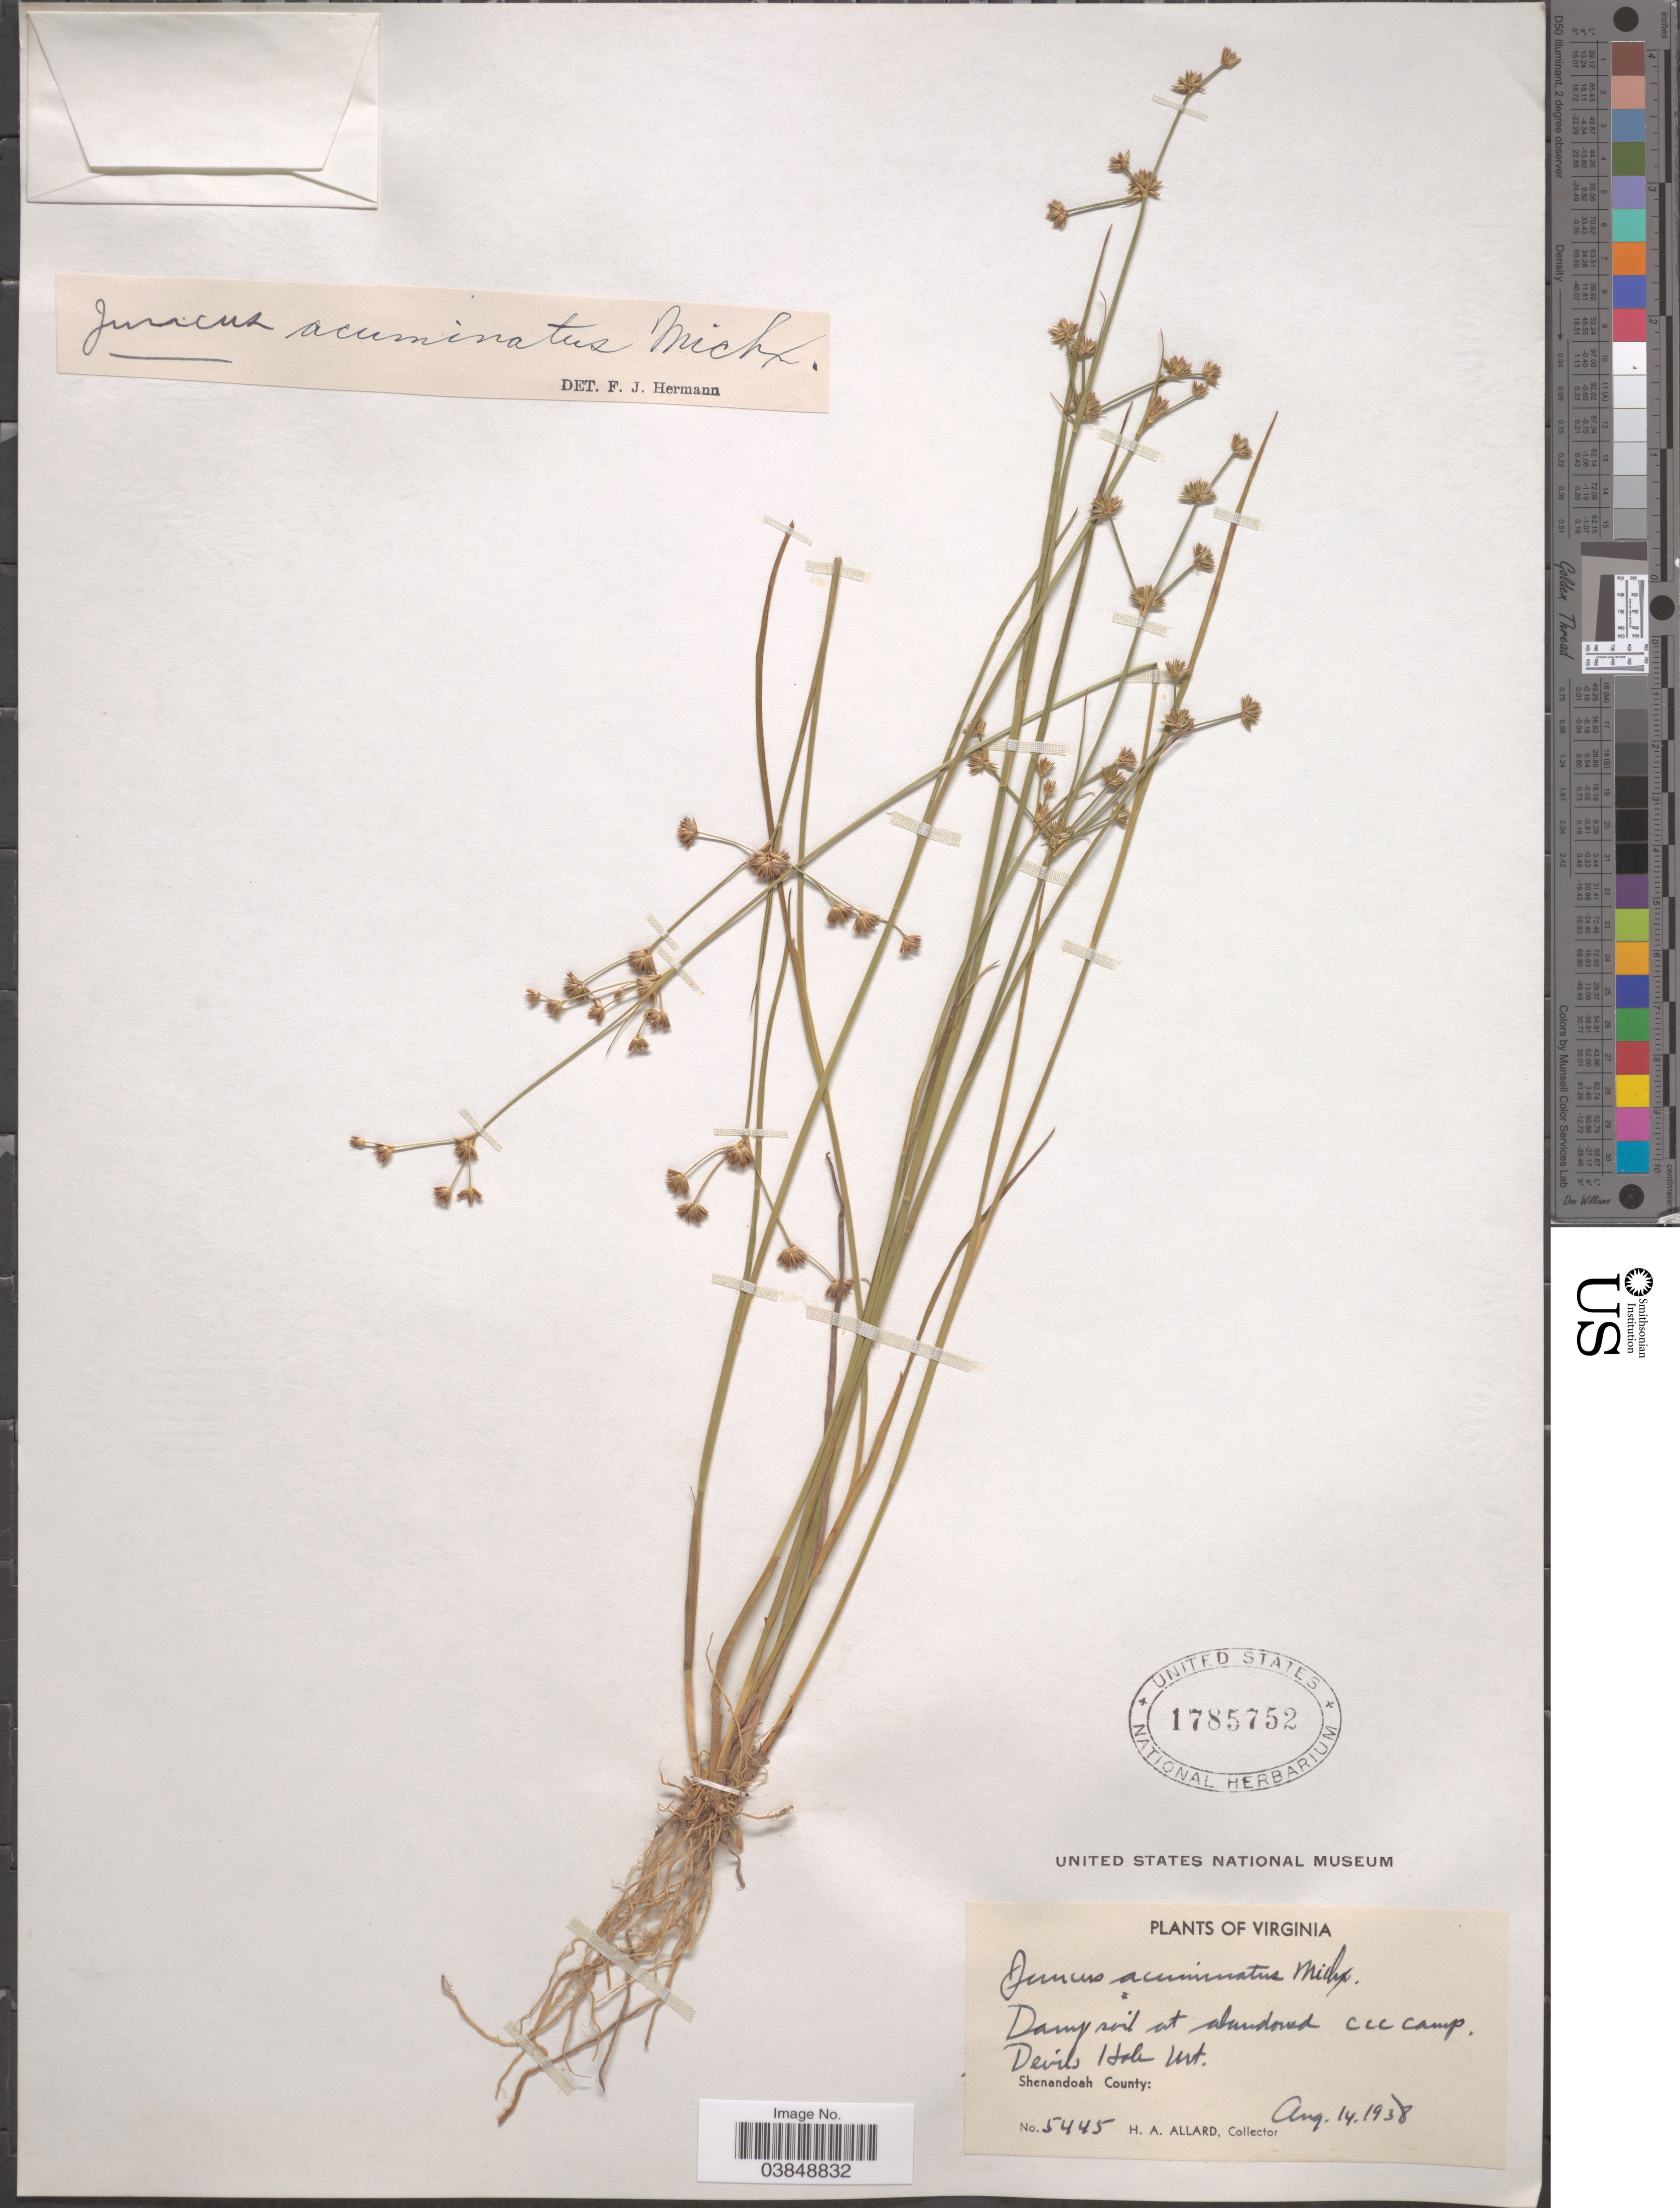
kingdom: Plantae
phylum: Tracheophyta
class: Liliopsida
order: Poales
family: Juncaceae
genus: Juncus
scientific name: Juncus acuminatus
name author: Michx.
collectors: H. A. Allard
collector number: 5445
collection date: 1938-08-14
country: United States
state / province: Virginia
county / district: Shenandoah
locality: Damp soil att abandoned ccc camp. Devils Hole Mt. Shenandoah County.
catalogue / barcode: US 1785752